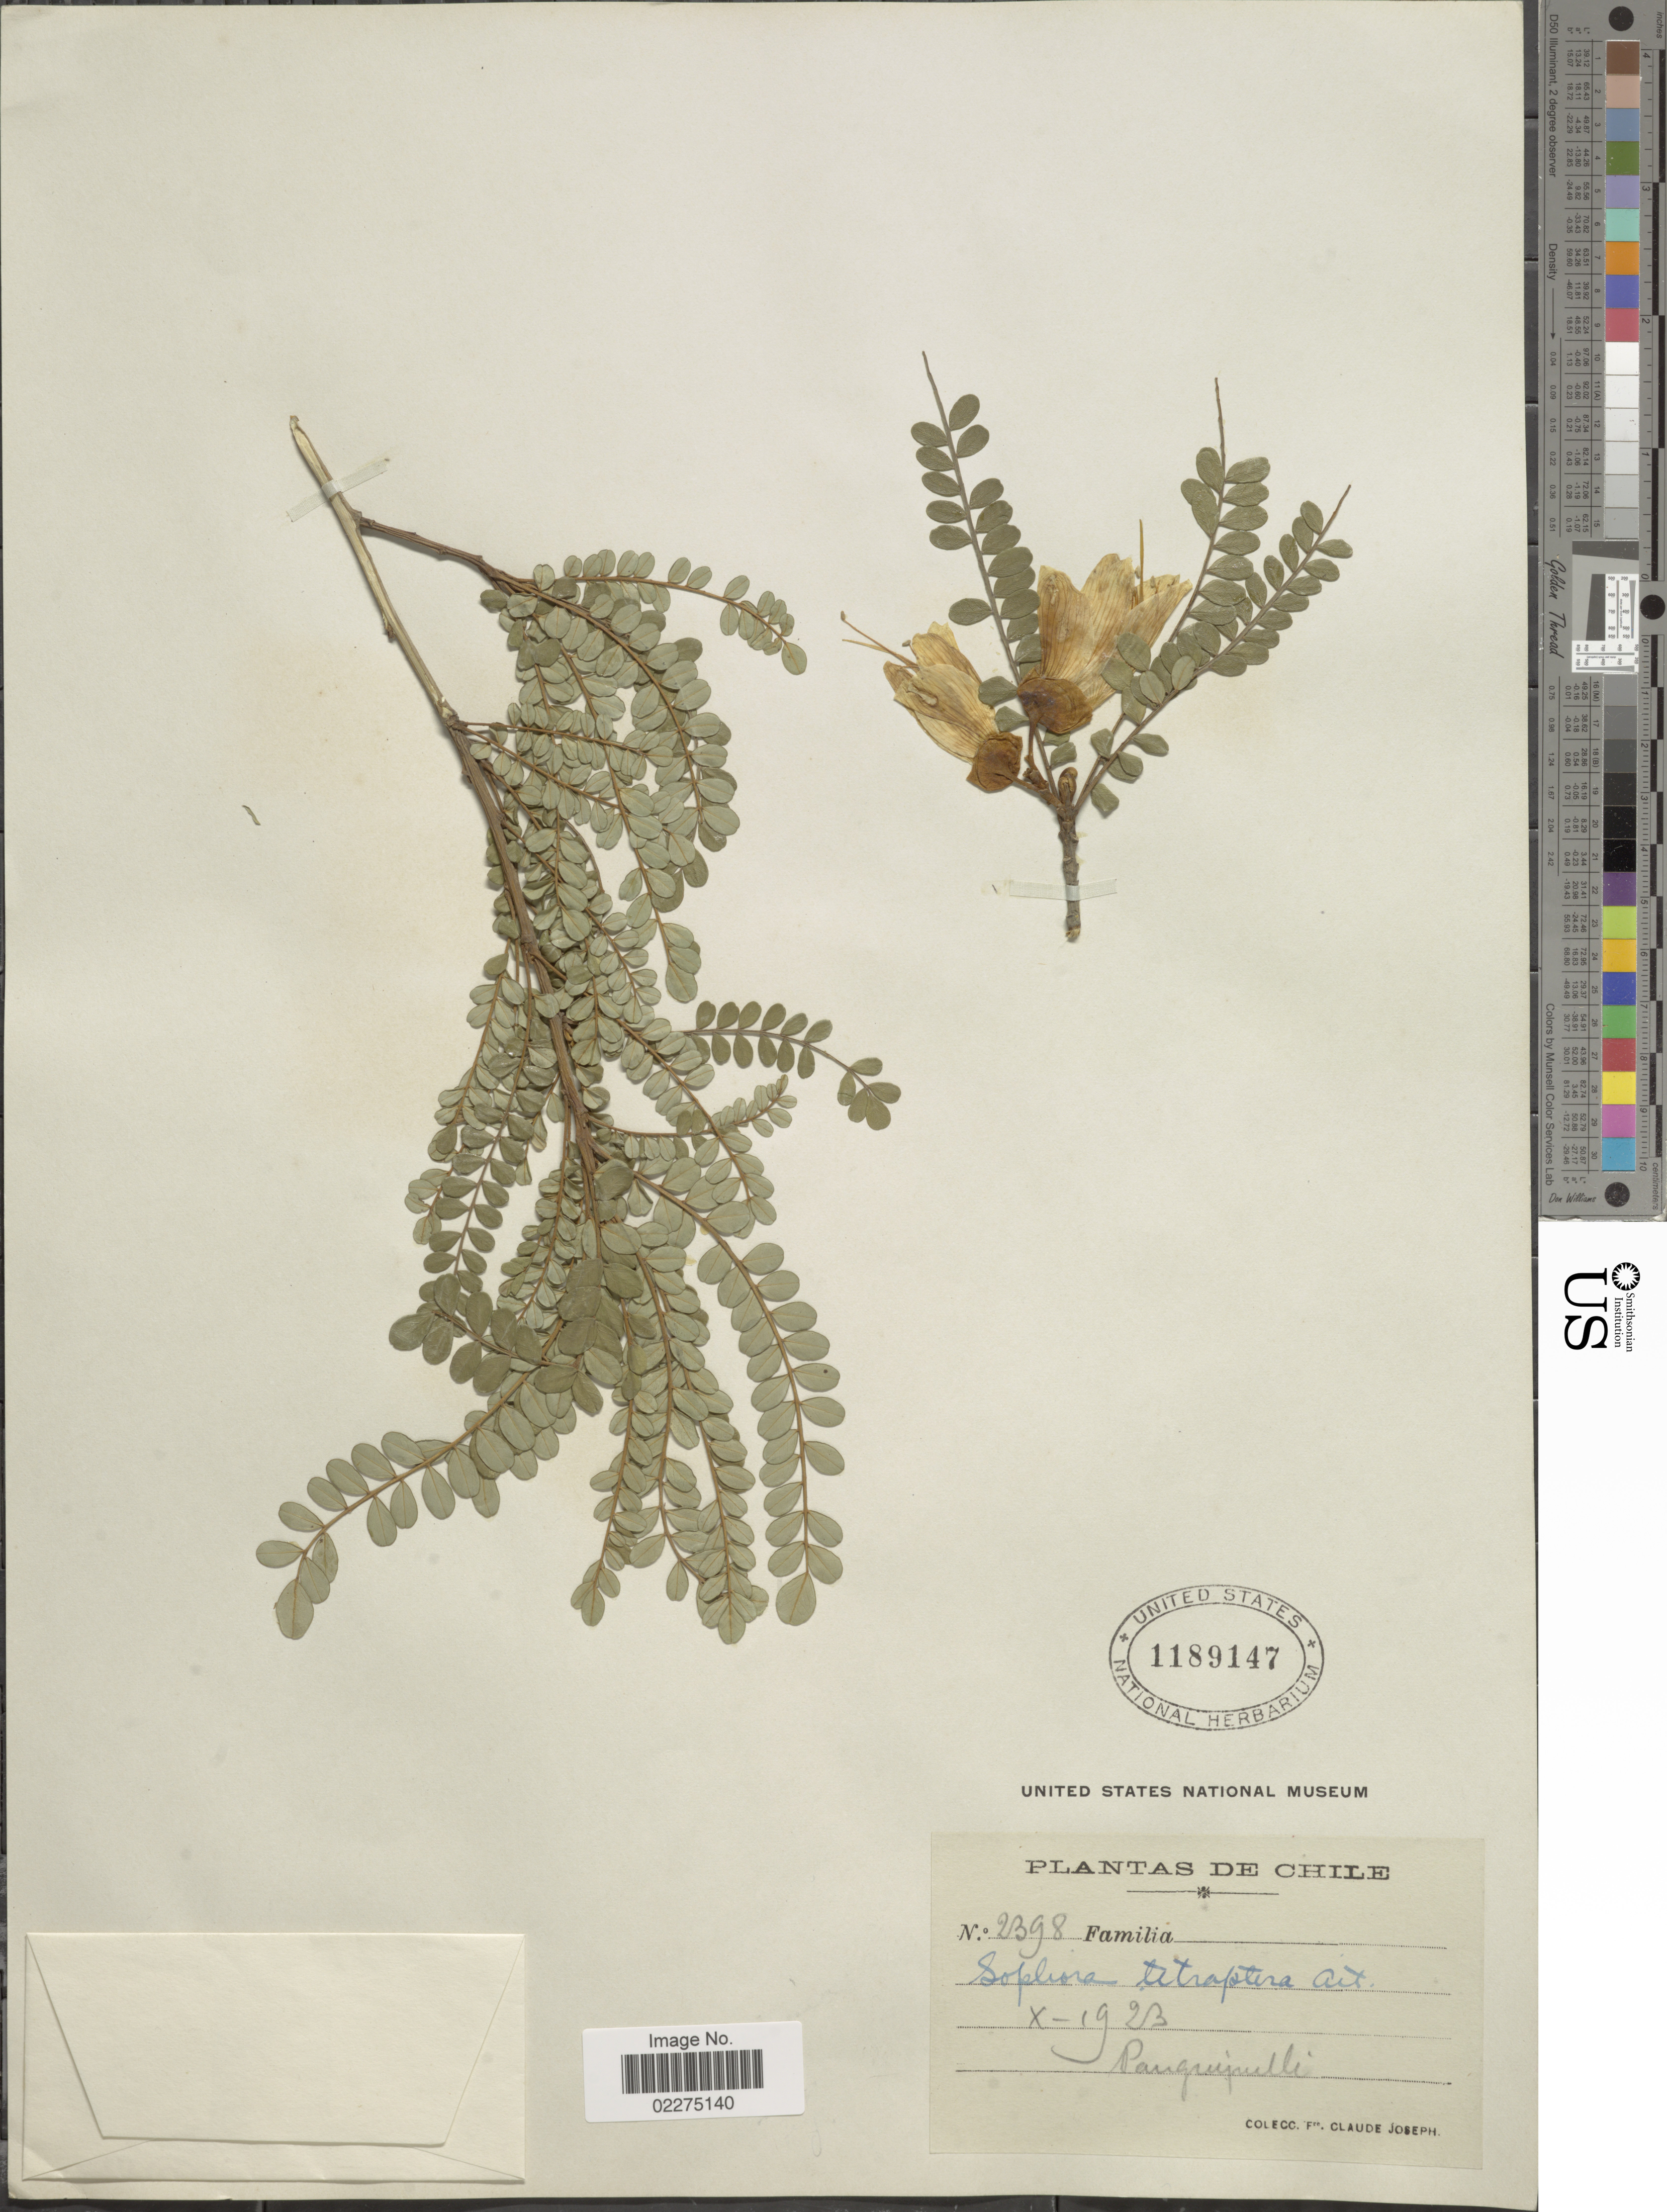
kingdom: Plantae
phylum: Tracheophyta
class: Magnoliopsida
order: Fabales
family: Fabaceae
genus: Sophora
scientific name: Sophora tetraptera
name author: J.F. Mill.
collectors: Bro. Claude-Joseph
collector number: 2398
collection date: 1923-10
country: Chile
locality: Panguipulli.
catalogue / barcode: US 1189147